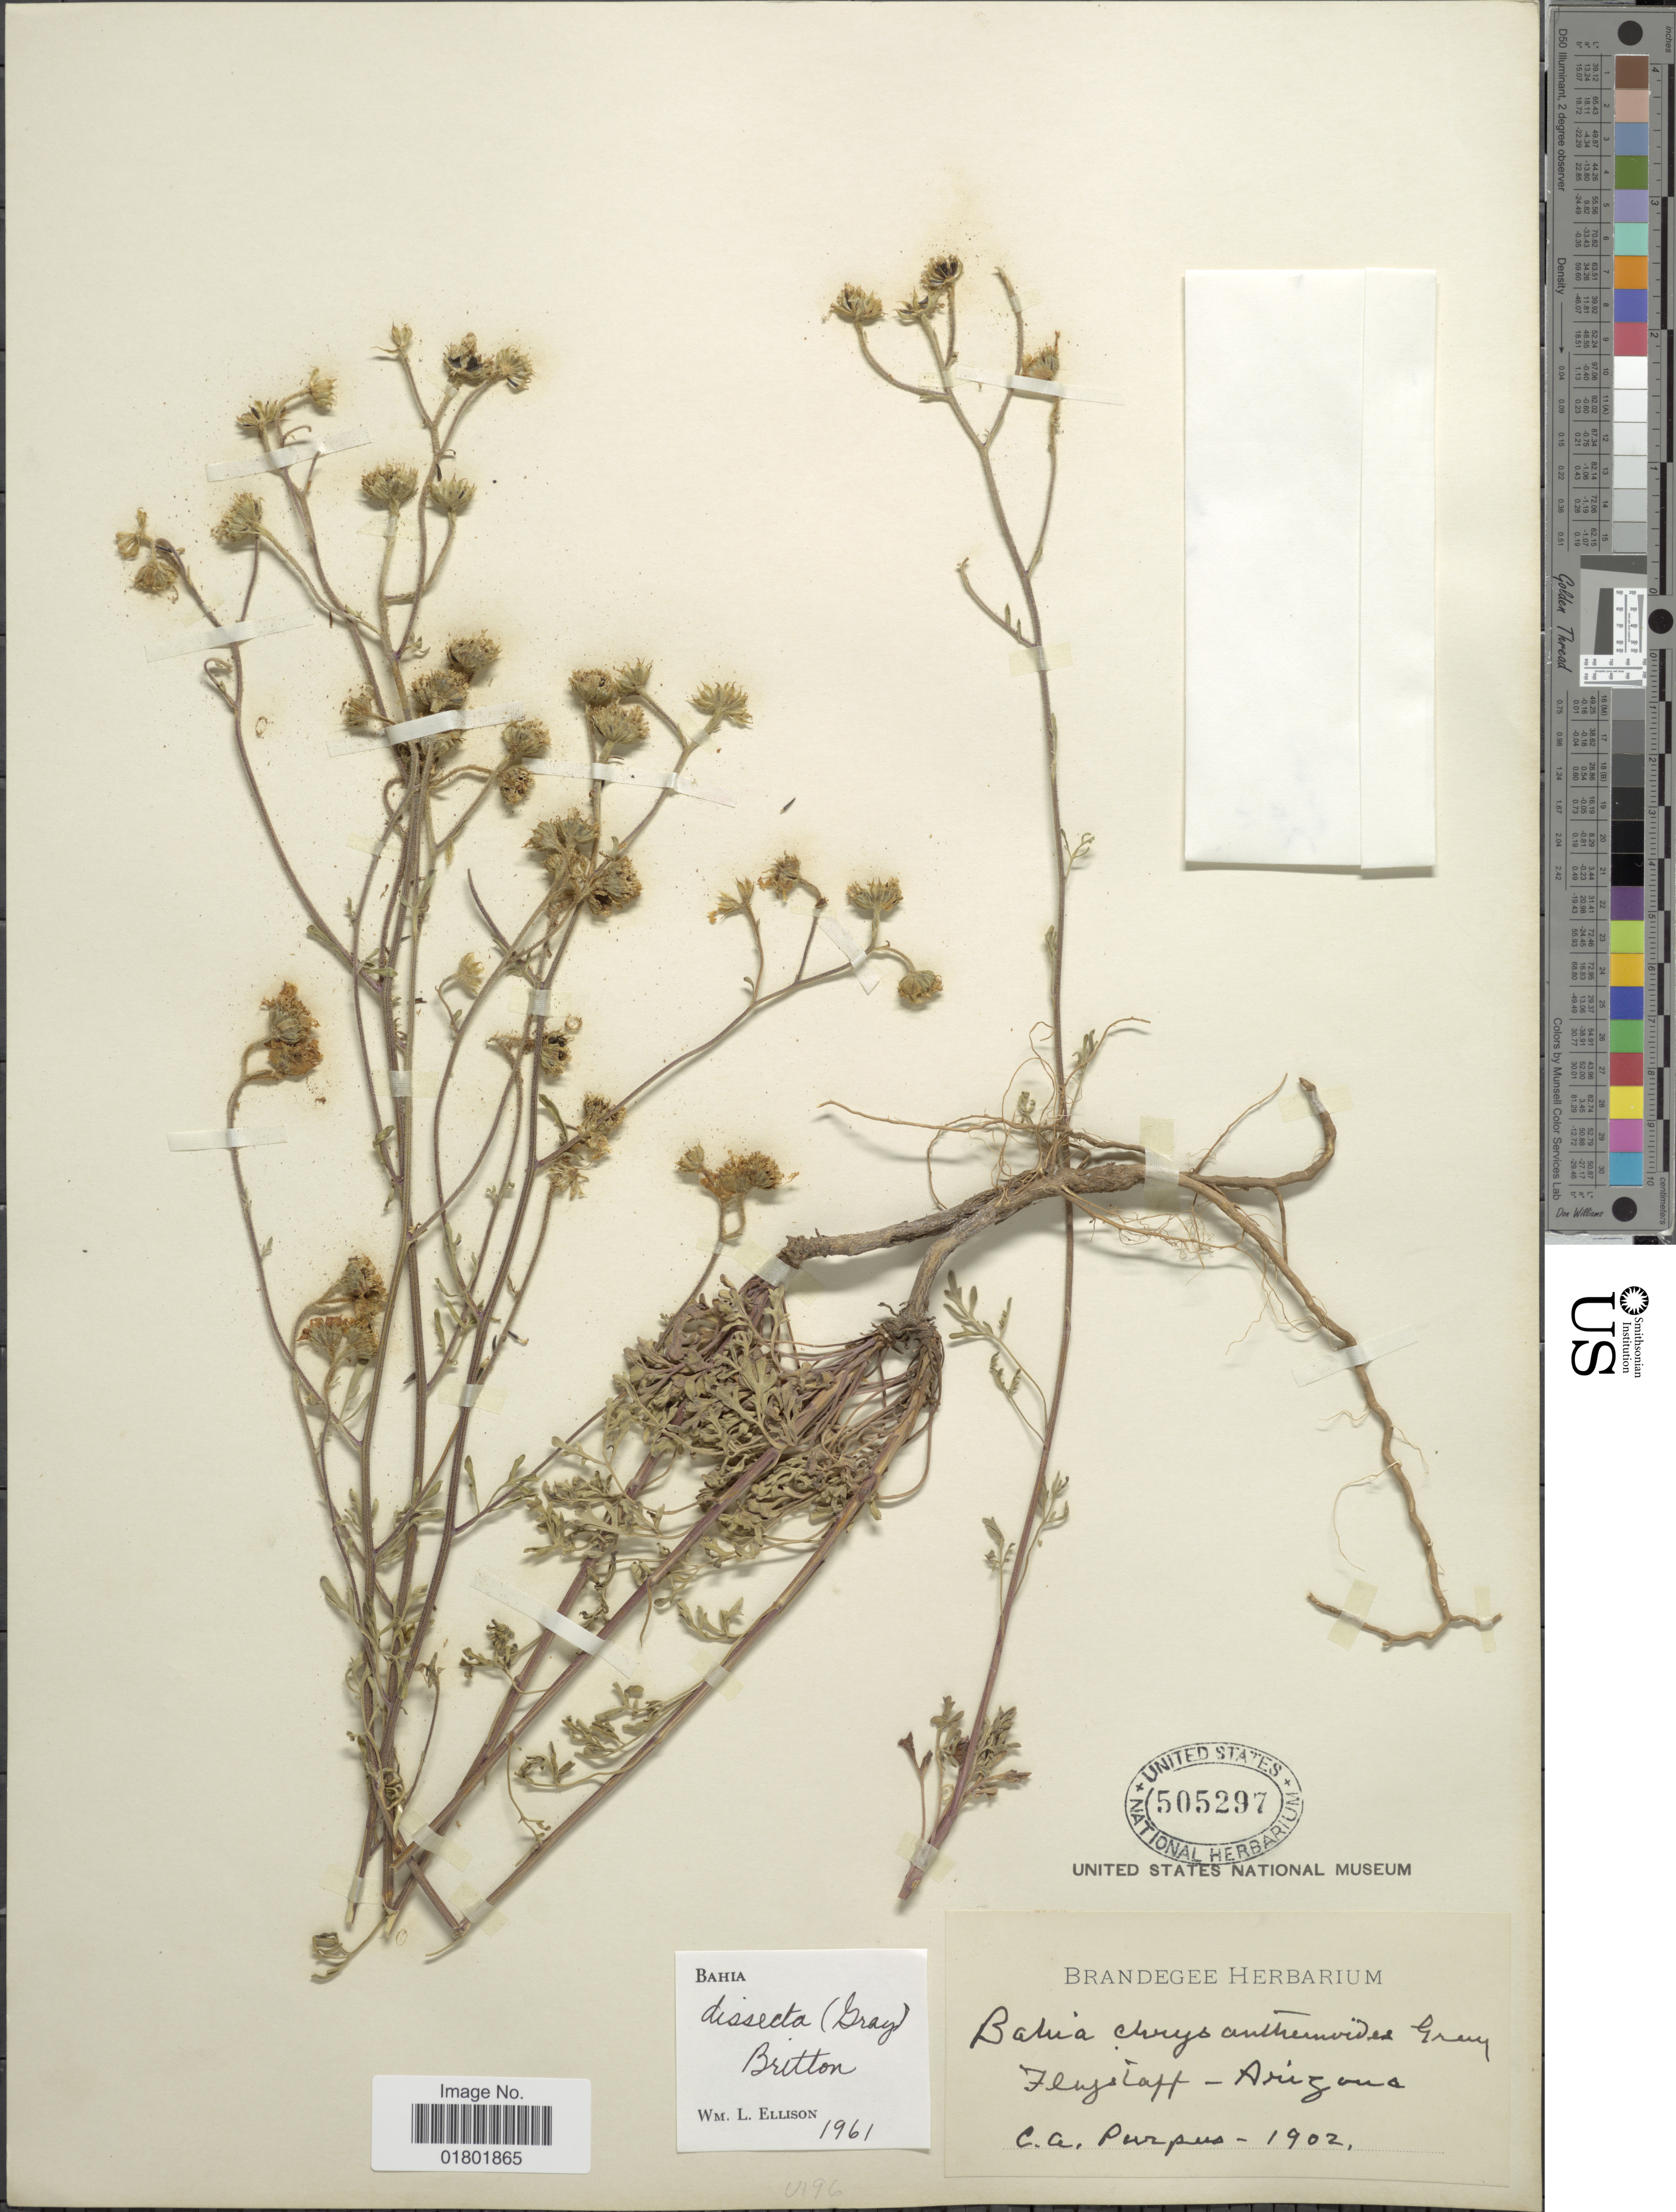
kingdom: Plantae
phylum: Tracheophyta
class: Magnoliopsida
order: Asterales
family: Asteraceae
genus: Bahia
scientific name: Bahia dissecta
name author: (A. Gray) Britton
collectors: C. A. Purpus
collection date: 1902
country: United States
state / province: Arizona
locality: Flagstaff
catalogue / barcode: US 505297